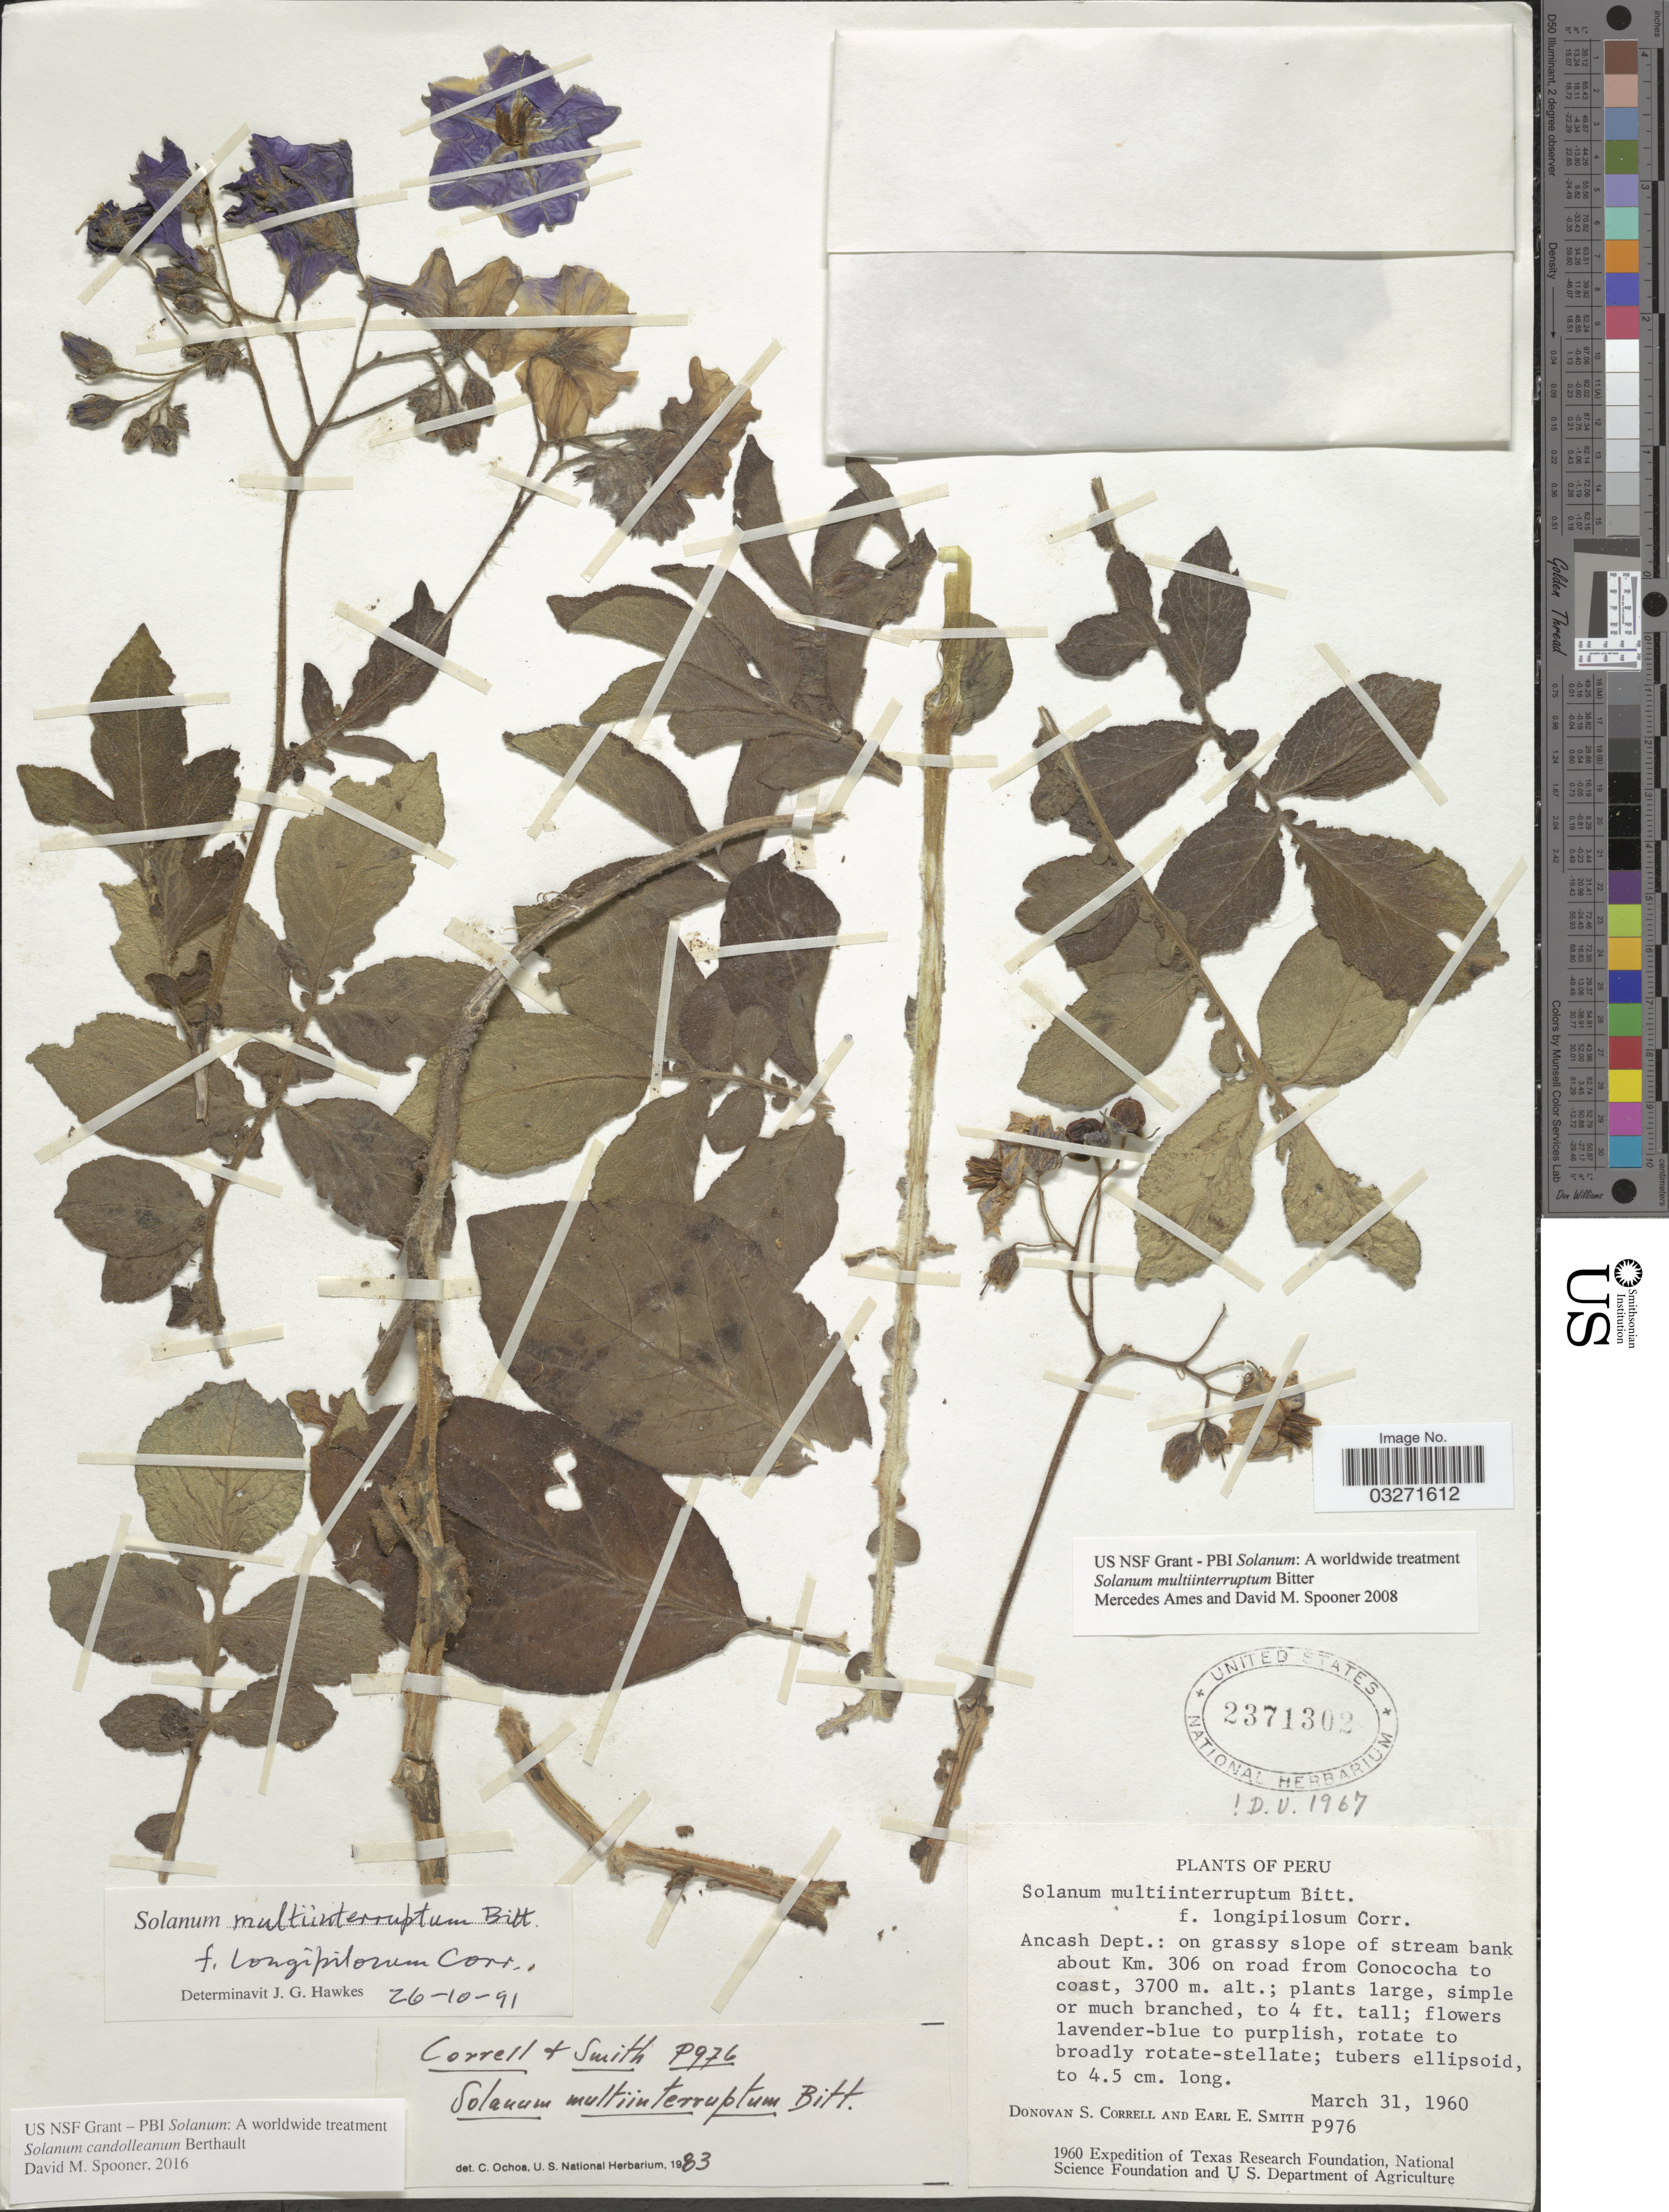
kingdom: Plantae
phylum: Tracheophyta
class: Magnoliopsida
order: Solanales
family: Solanaceae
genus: Solanum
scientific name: Solanum candolleanum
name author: Berthault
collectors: D. S. Correll & E. E. Smith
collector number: P976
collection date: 1960-03-31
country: Peru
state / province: Ancash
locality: Ancash Dept.: on grassy slope of stream bank about Km. 306 on road from Conococha to coast.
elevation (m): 3700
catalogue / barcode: US 2371302